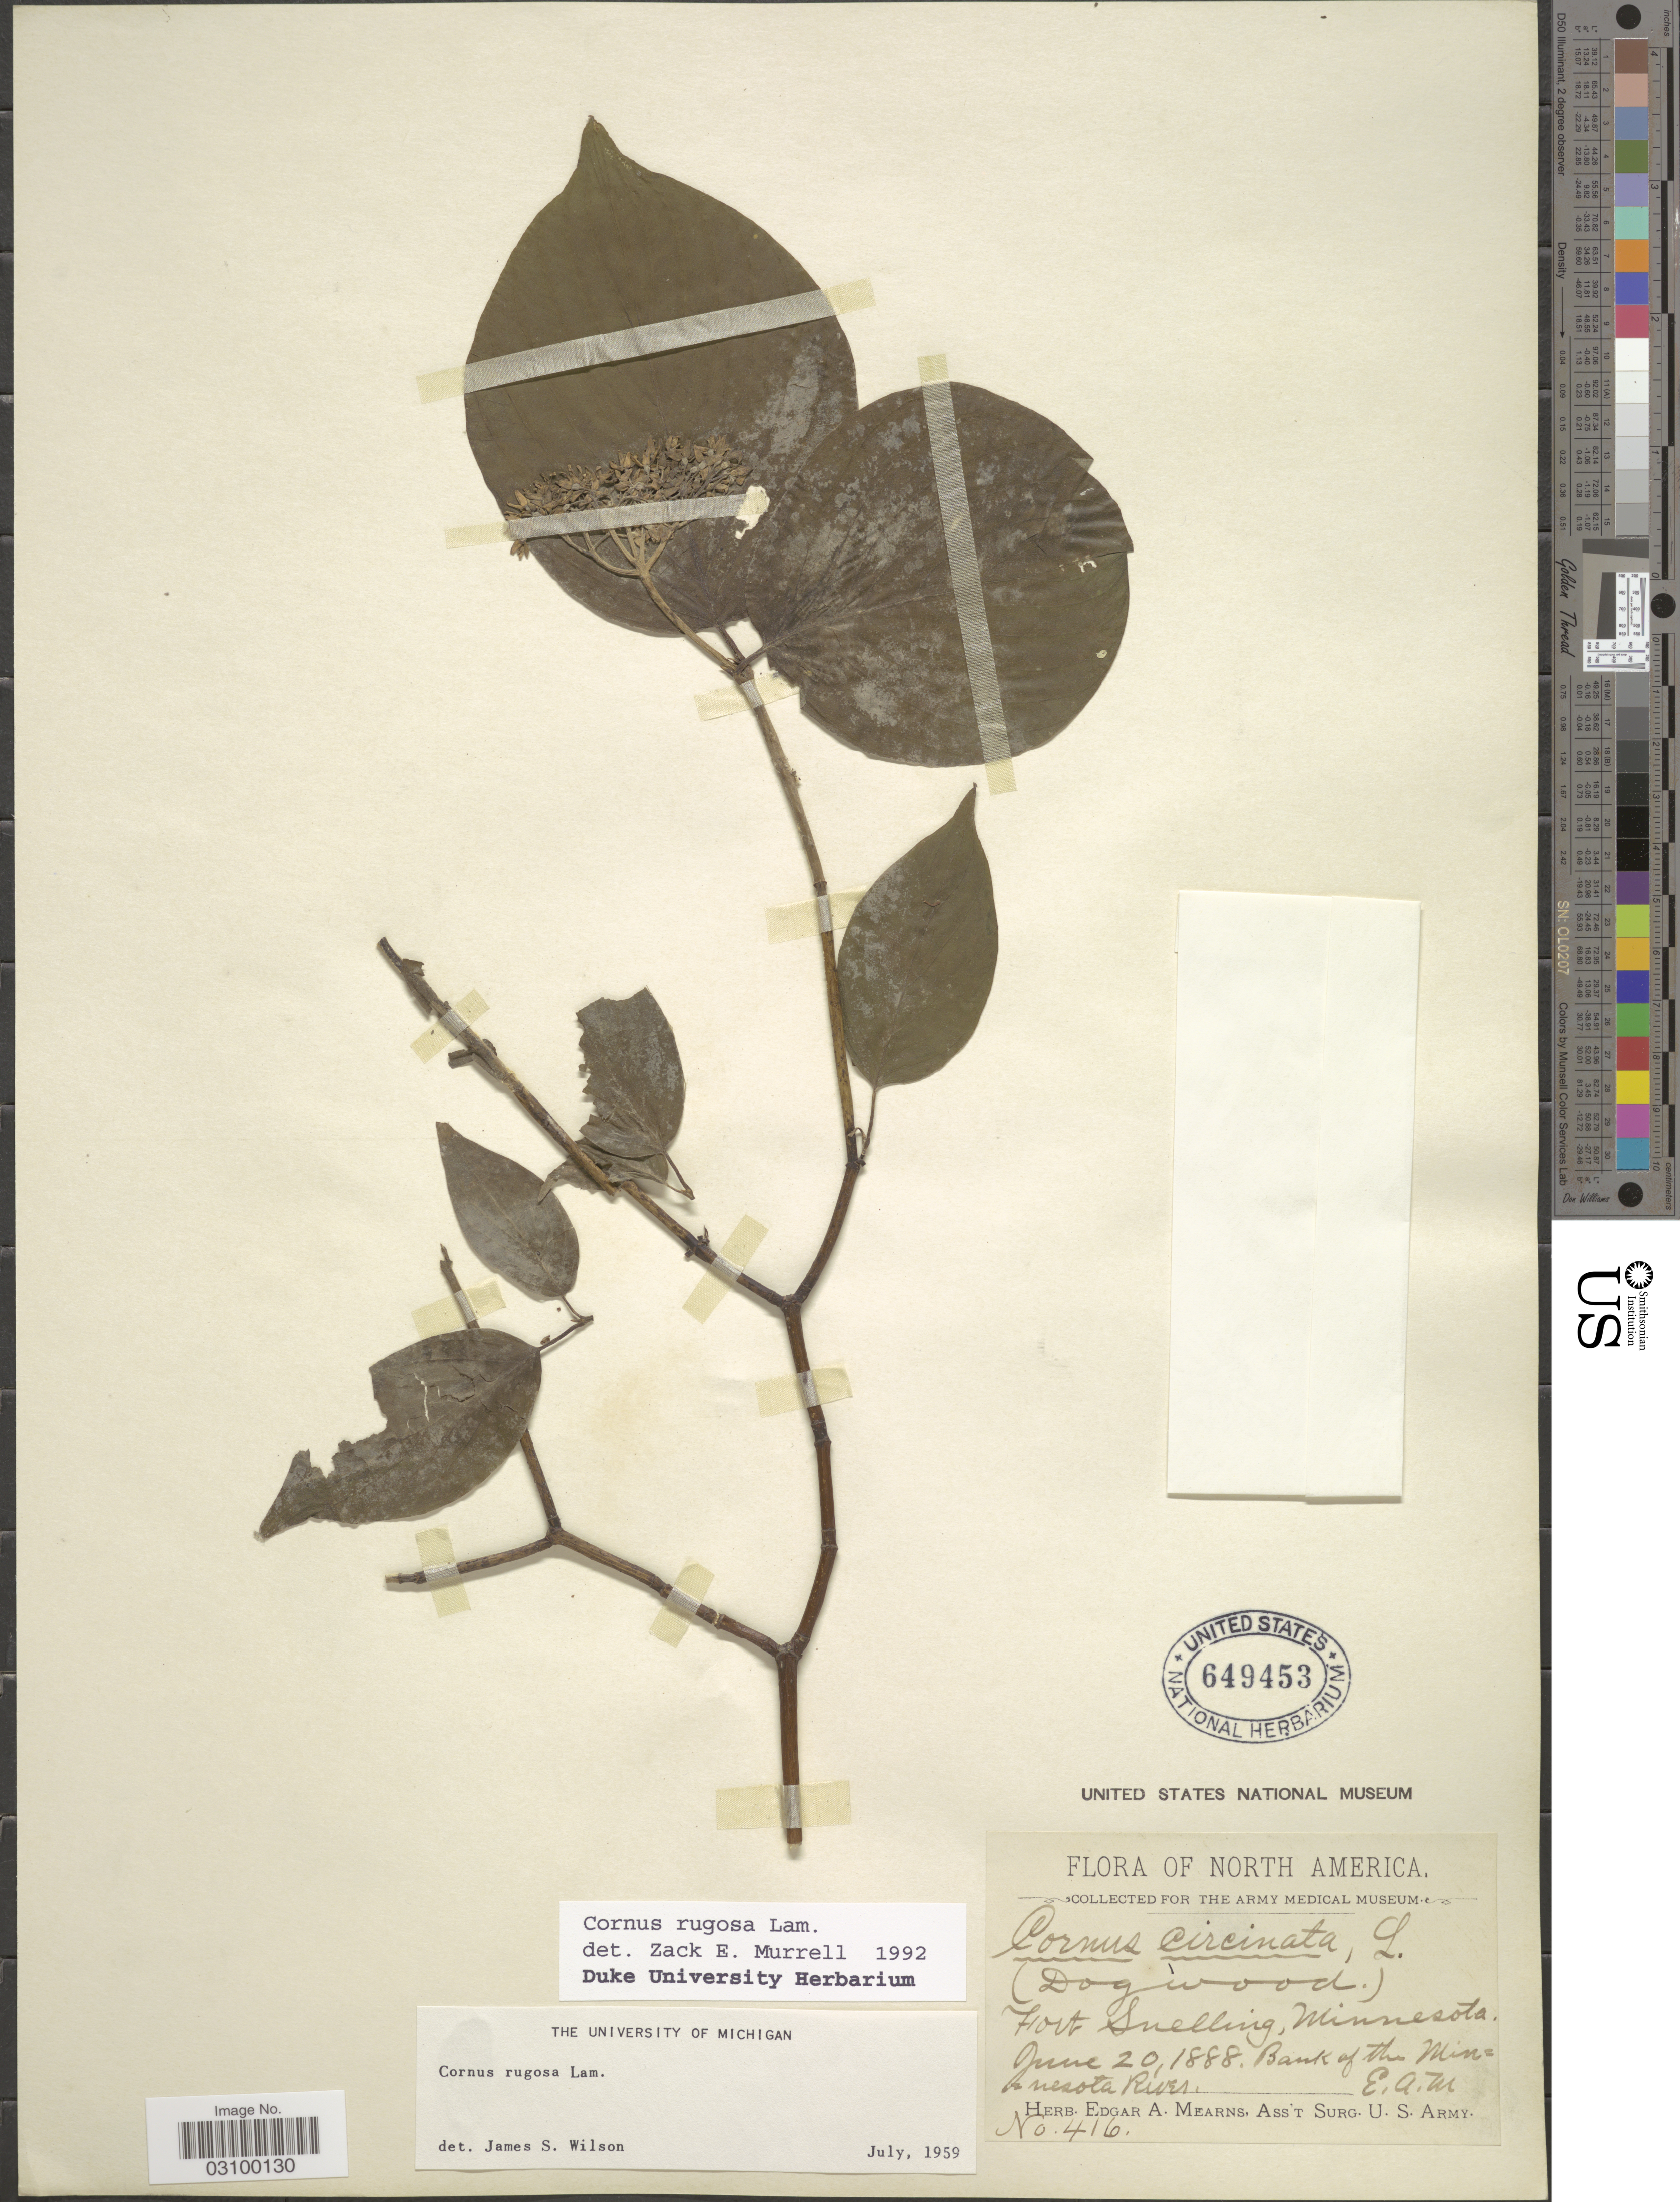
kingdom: Plantae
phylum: Tracheophyta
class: Magnoliopsida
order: Cornales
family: Cornaceae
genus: Cornus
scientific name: Cornus rugosa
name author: Lam.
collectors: E. A. Mearns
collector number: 416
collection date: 1888-06-20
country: United States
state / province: Minnesota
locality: Fort Snelling. Bank of the Minnesota River.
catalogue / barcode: US 649453